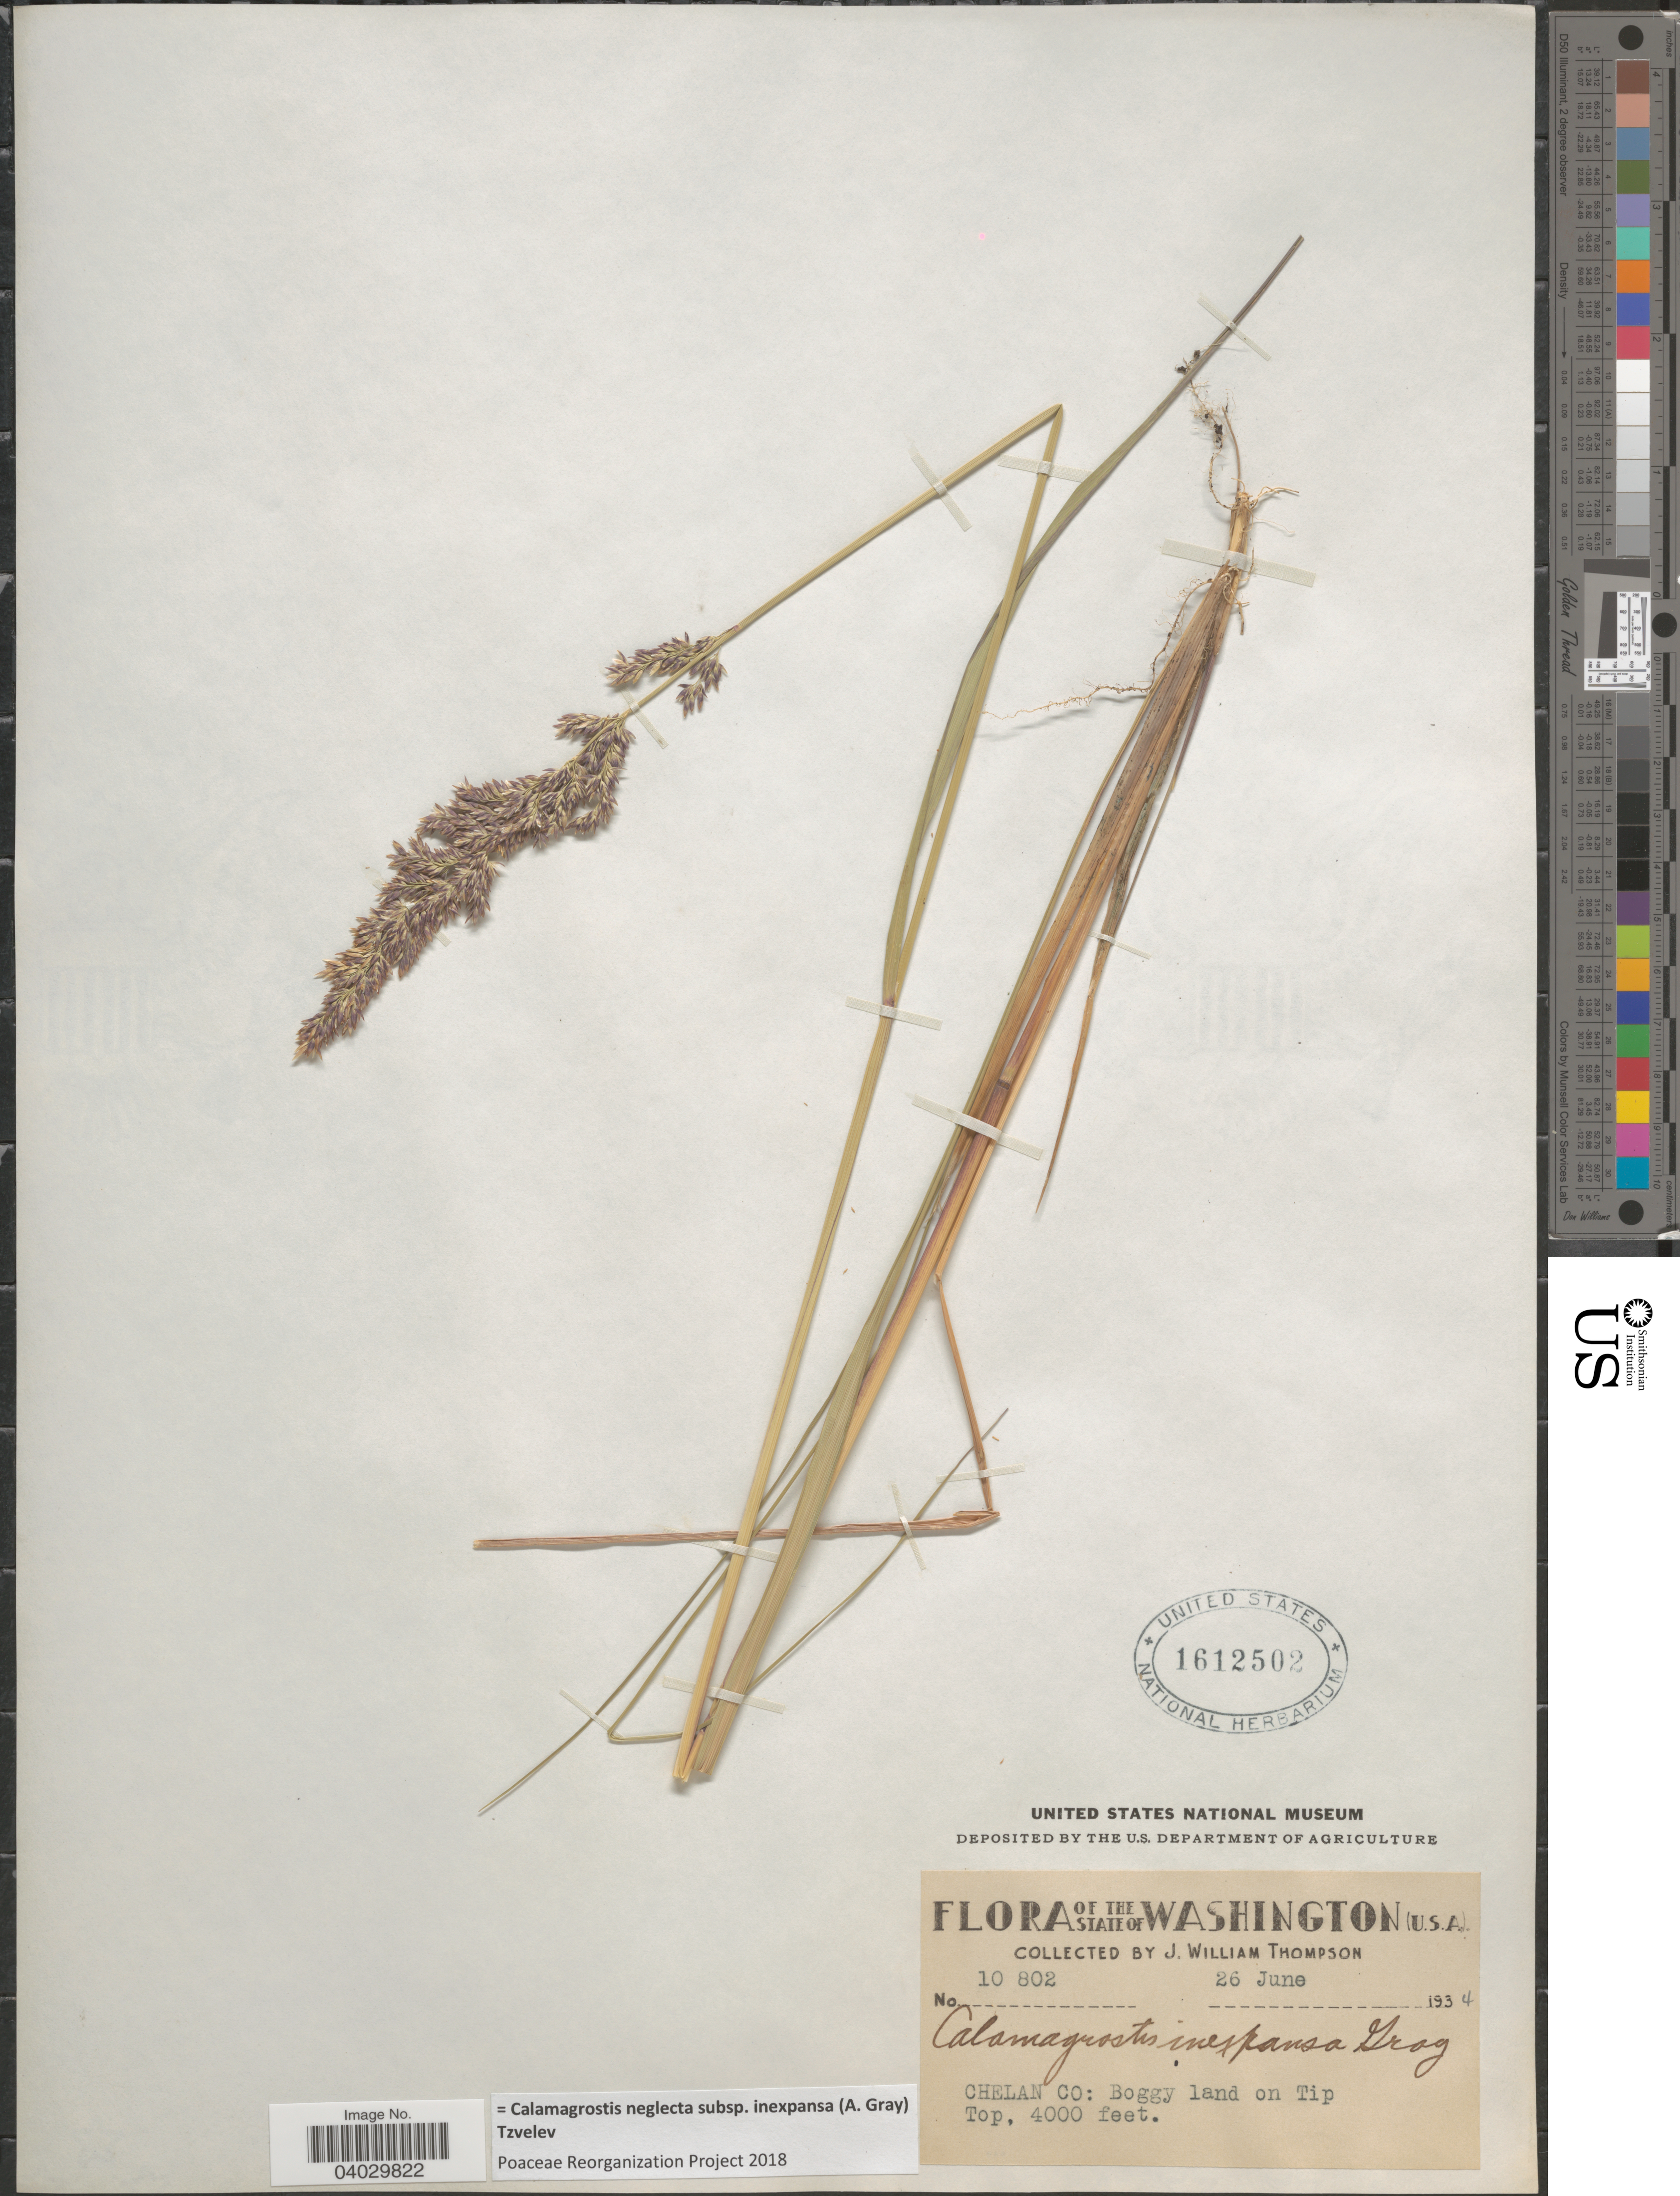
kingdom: Plantae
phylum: Tracheophyta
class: Liliopsida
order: Poales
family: Poaceae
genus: Calamagrostis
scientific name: Calamagrostis neglecta subsp. inexpansa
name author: (A. Gray) Tzvelev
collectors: J. W. Thompson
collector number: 10802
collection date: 1934-06-26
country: United States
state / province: Washington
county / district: Chelan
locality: Chelan Co: Boggy land on Tip Top.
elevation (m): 1219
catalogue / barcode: US 1612502